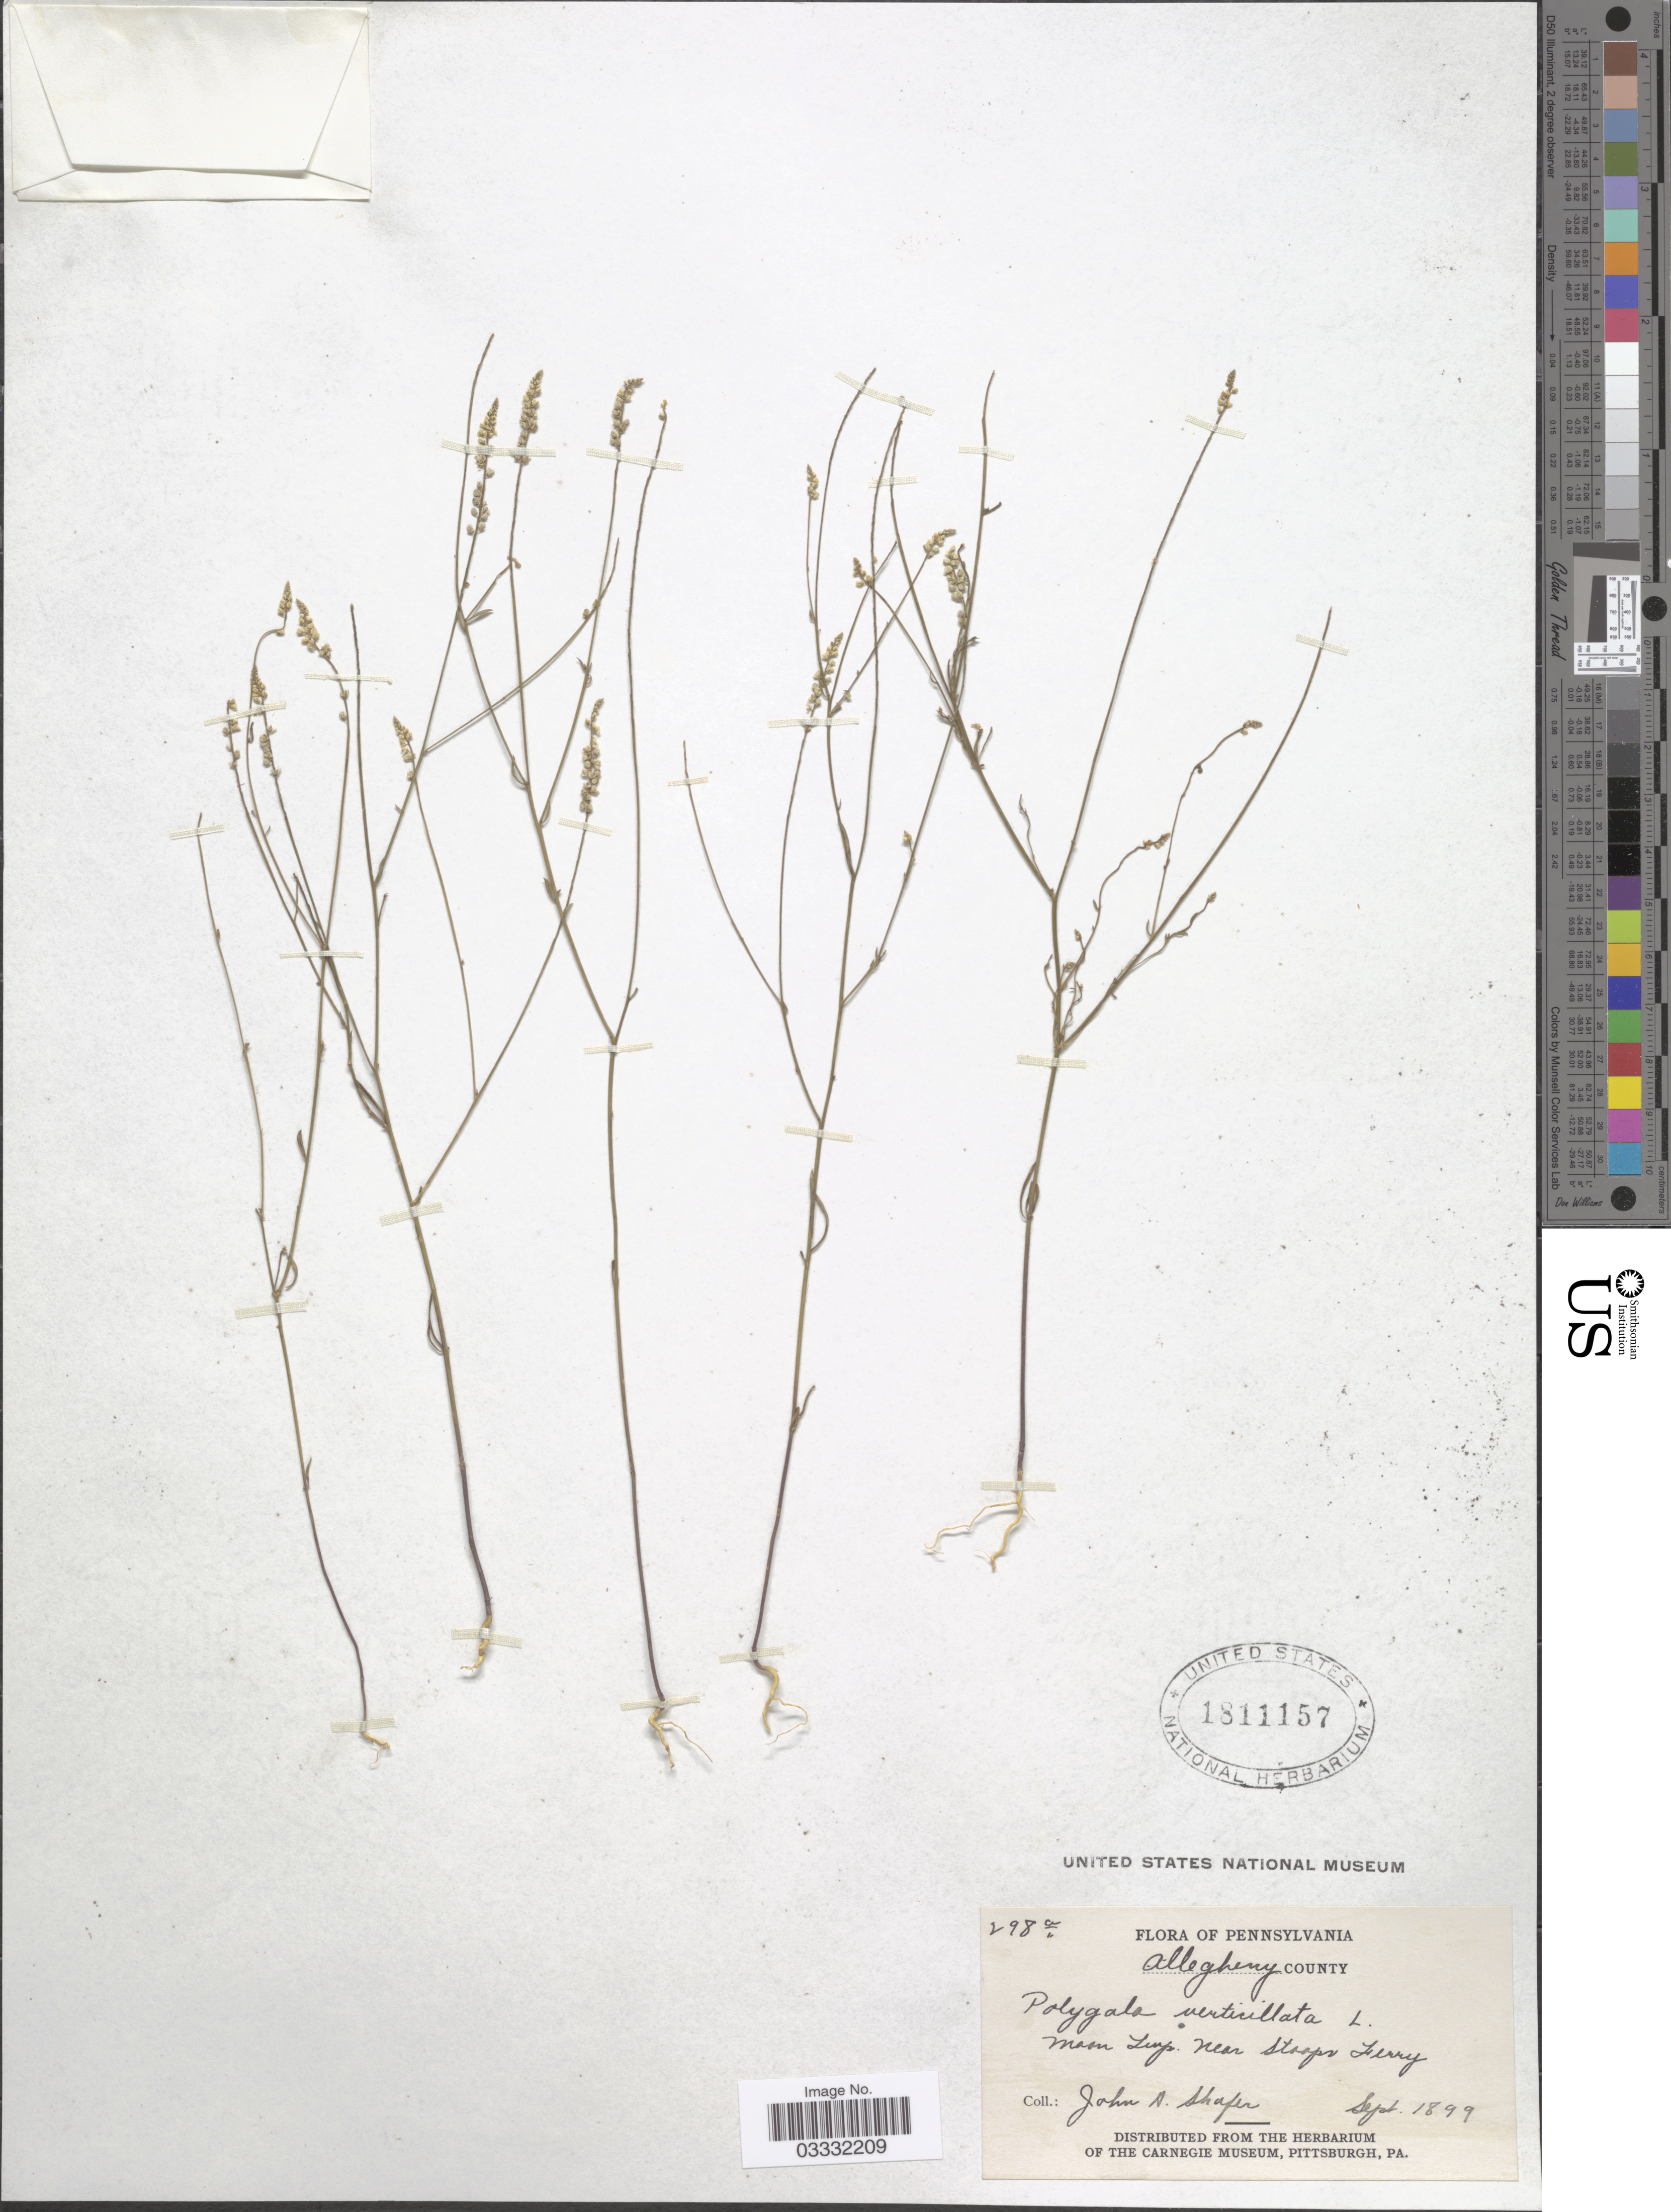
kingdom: Plantae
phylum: Tracheophyta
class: Magnoliopsida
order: Fabales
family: Polygalaceae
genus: Polygala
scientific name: Polygala verticillata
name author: L.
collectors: J. A. Shafer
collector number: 298a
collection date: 1899-09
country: United States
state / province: Pennsylvania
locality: Allegheny County. Moon Twp. near Stoops Ferry.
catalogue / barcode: US 1811157